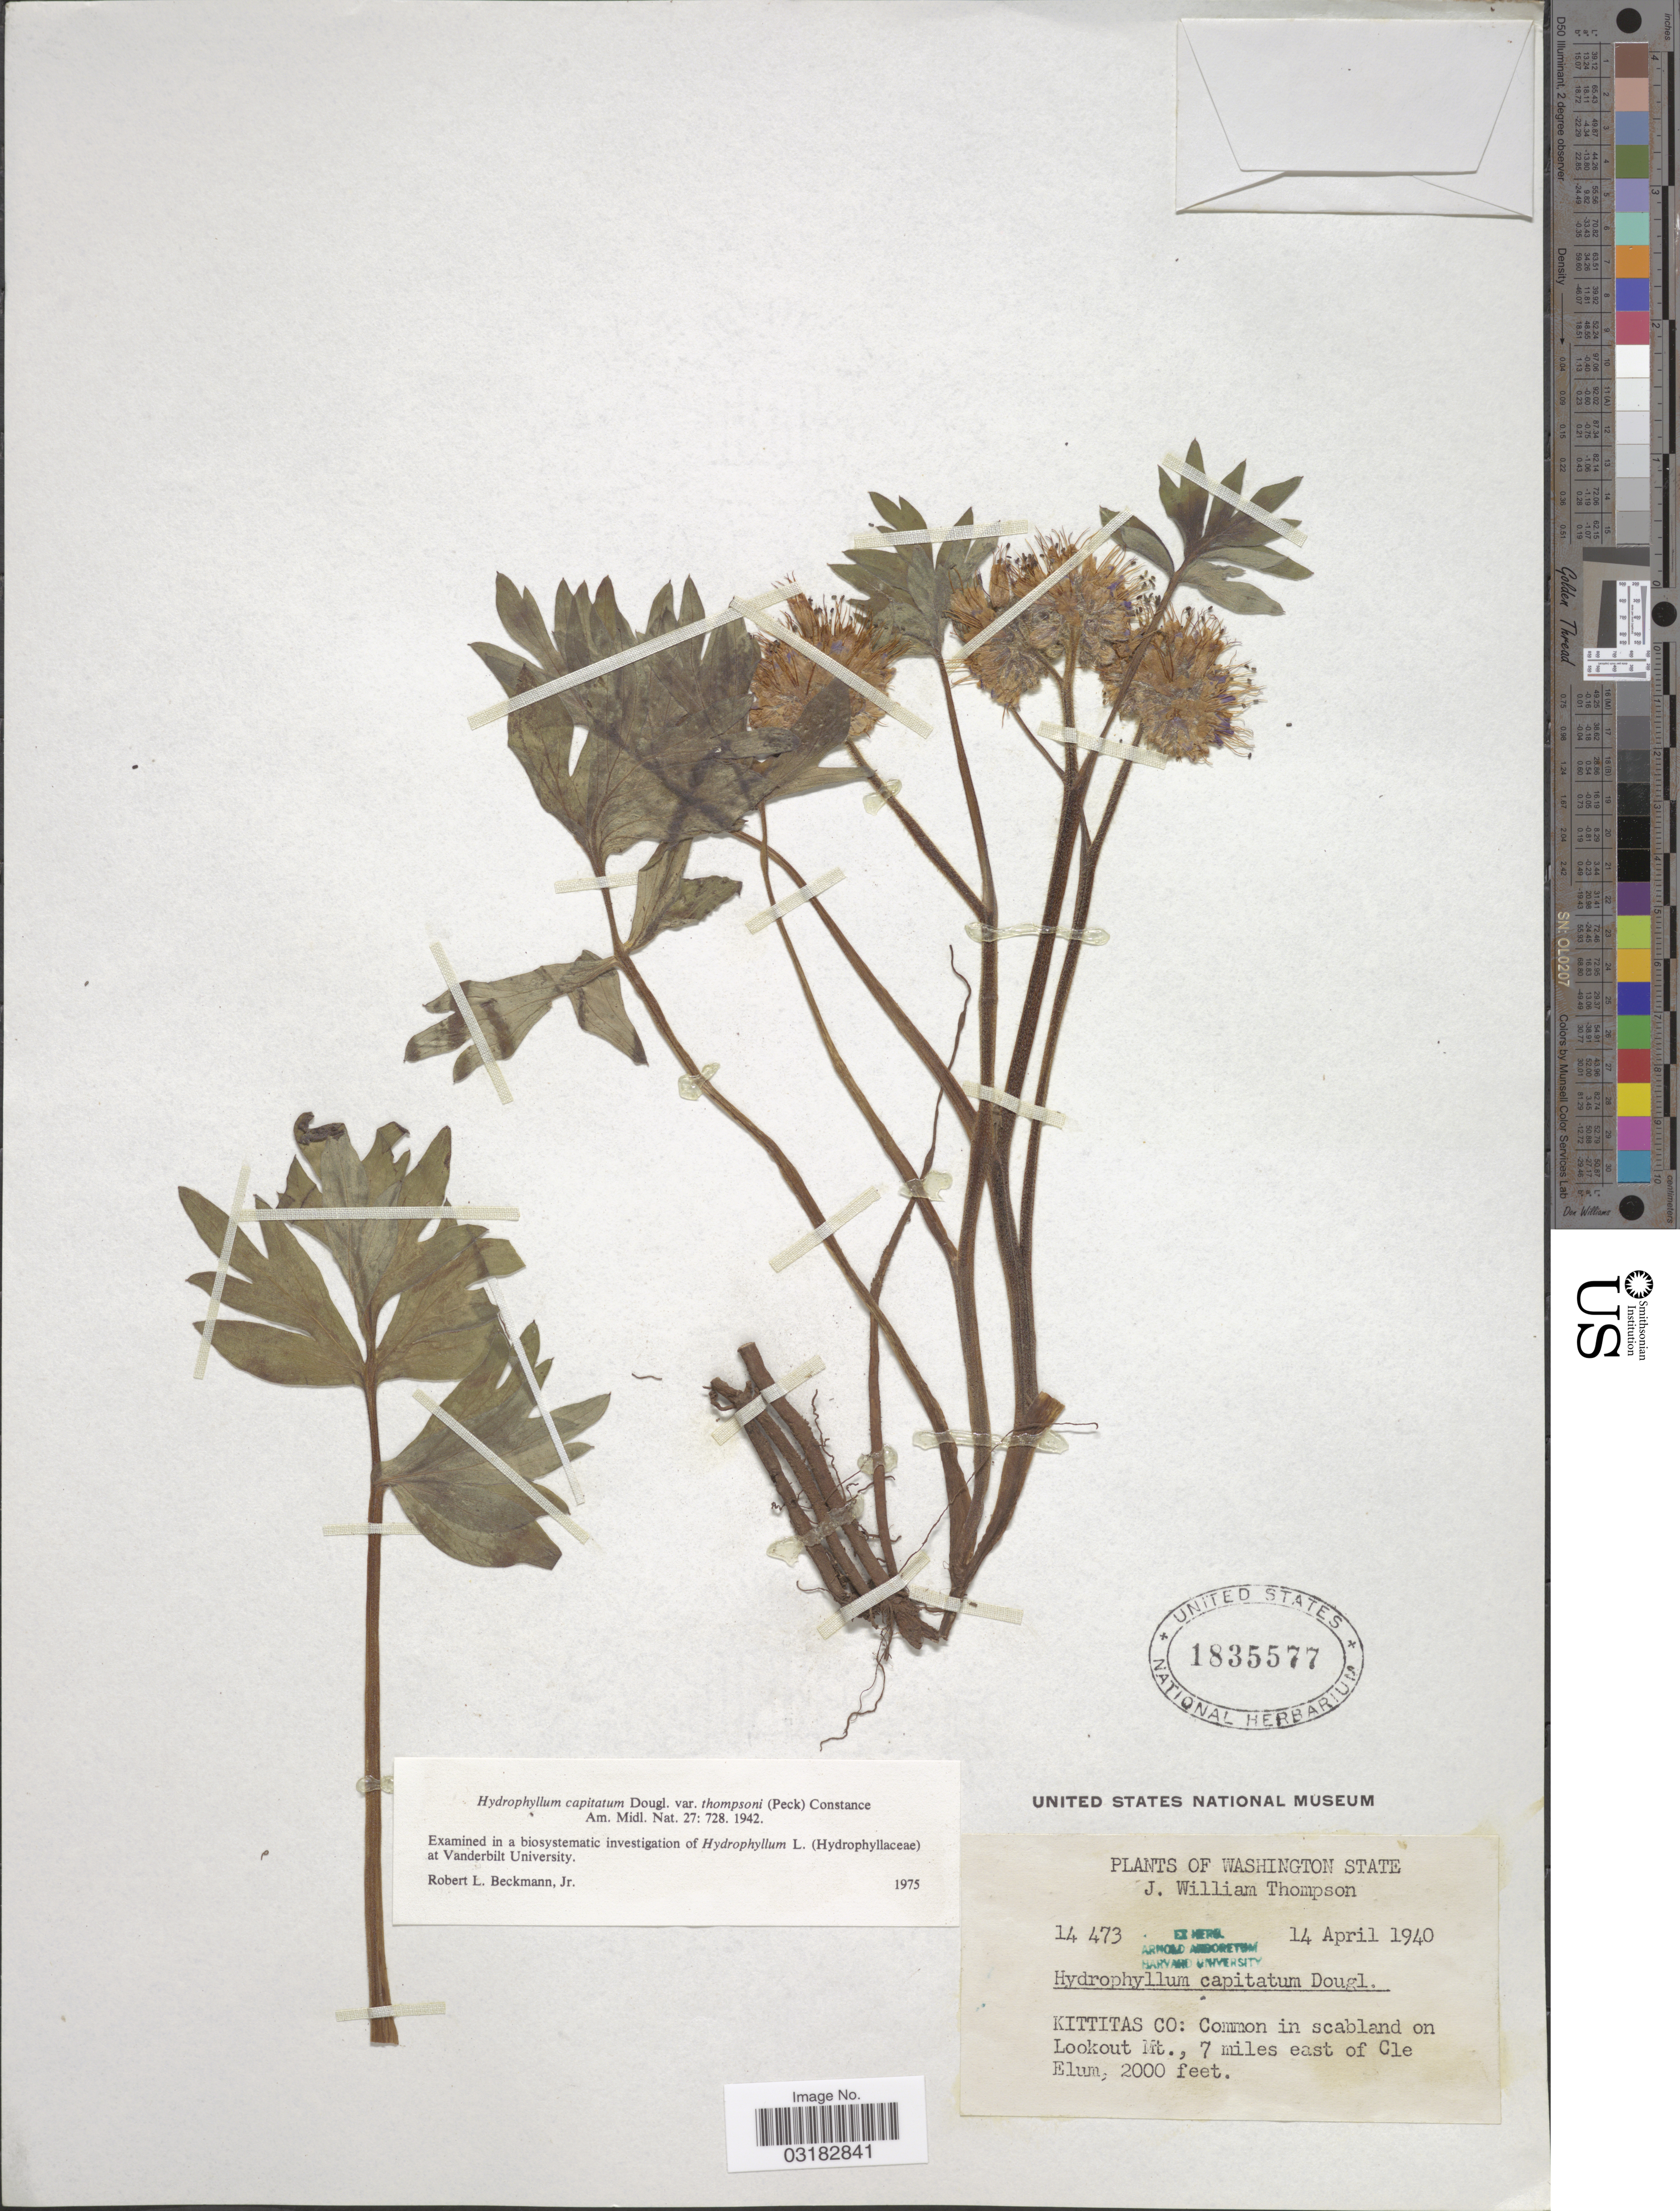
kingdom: Plantae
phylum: Tracheophyta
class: Magnoliopsida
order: Boraginales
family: Hydrophyllaceae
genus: Hydrophyllum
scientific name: Hydrophyllum capitatum var. thompsonii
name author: (M. Peck) Constance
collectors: J. W. Thompson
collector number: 14473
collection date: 1940-04-14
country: United States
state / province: Washington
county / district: Kittitas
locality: KITTITAS CO: Common in scabland on Lookout Mt., 7 miles east of Cle Elum.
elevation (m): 610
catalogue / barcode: US 1835577